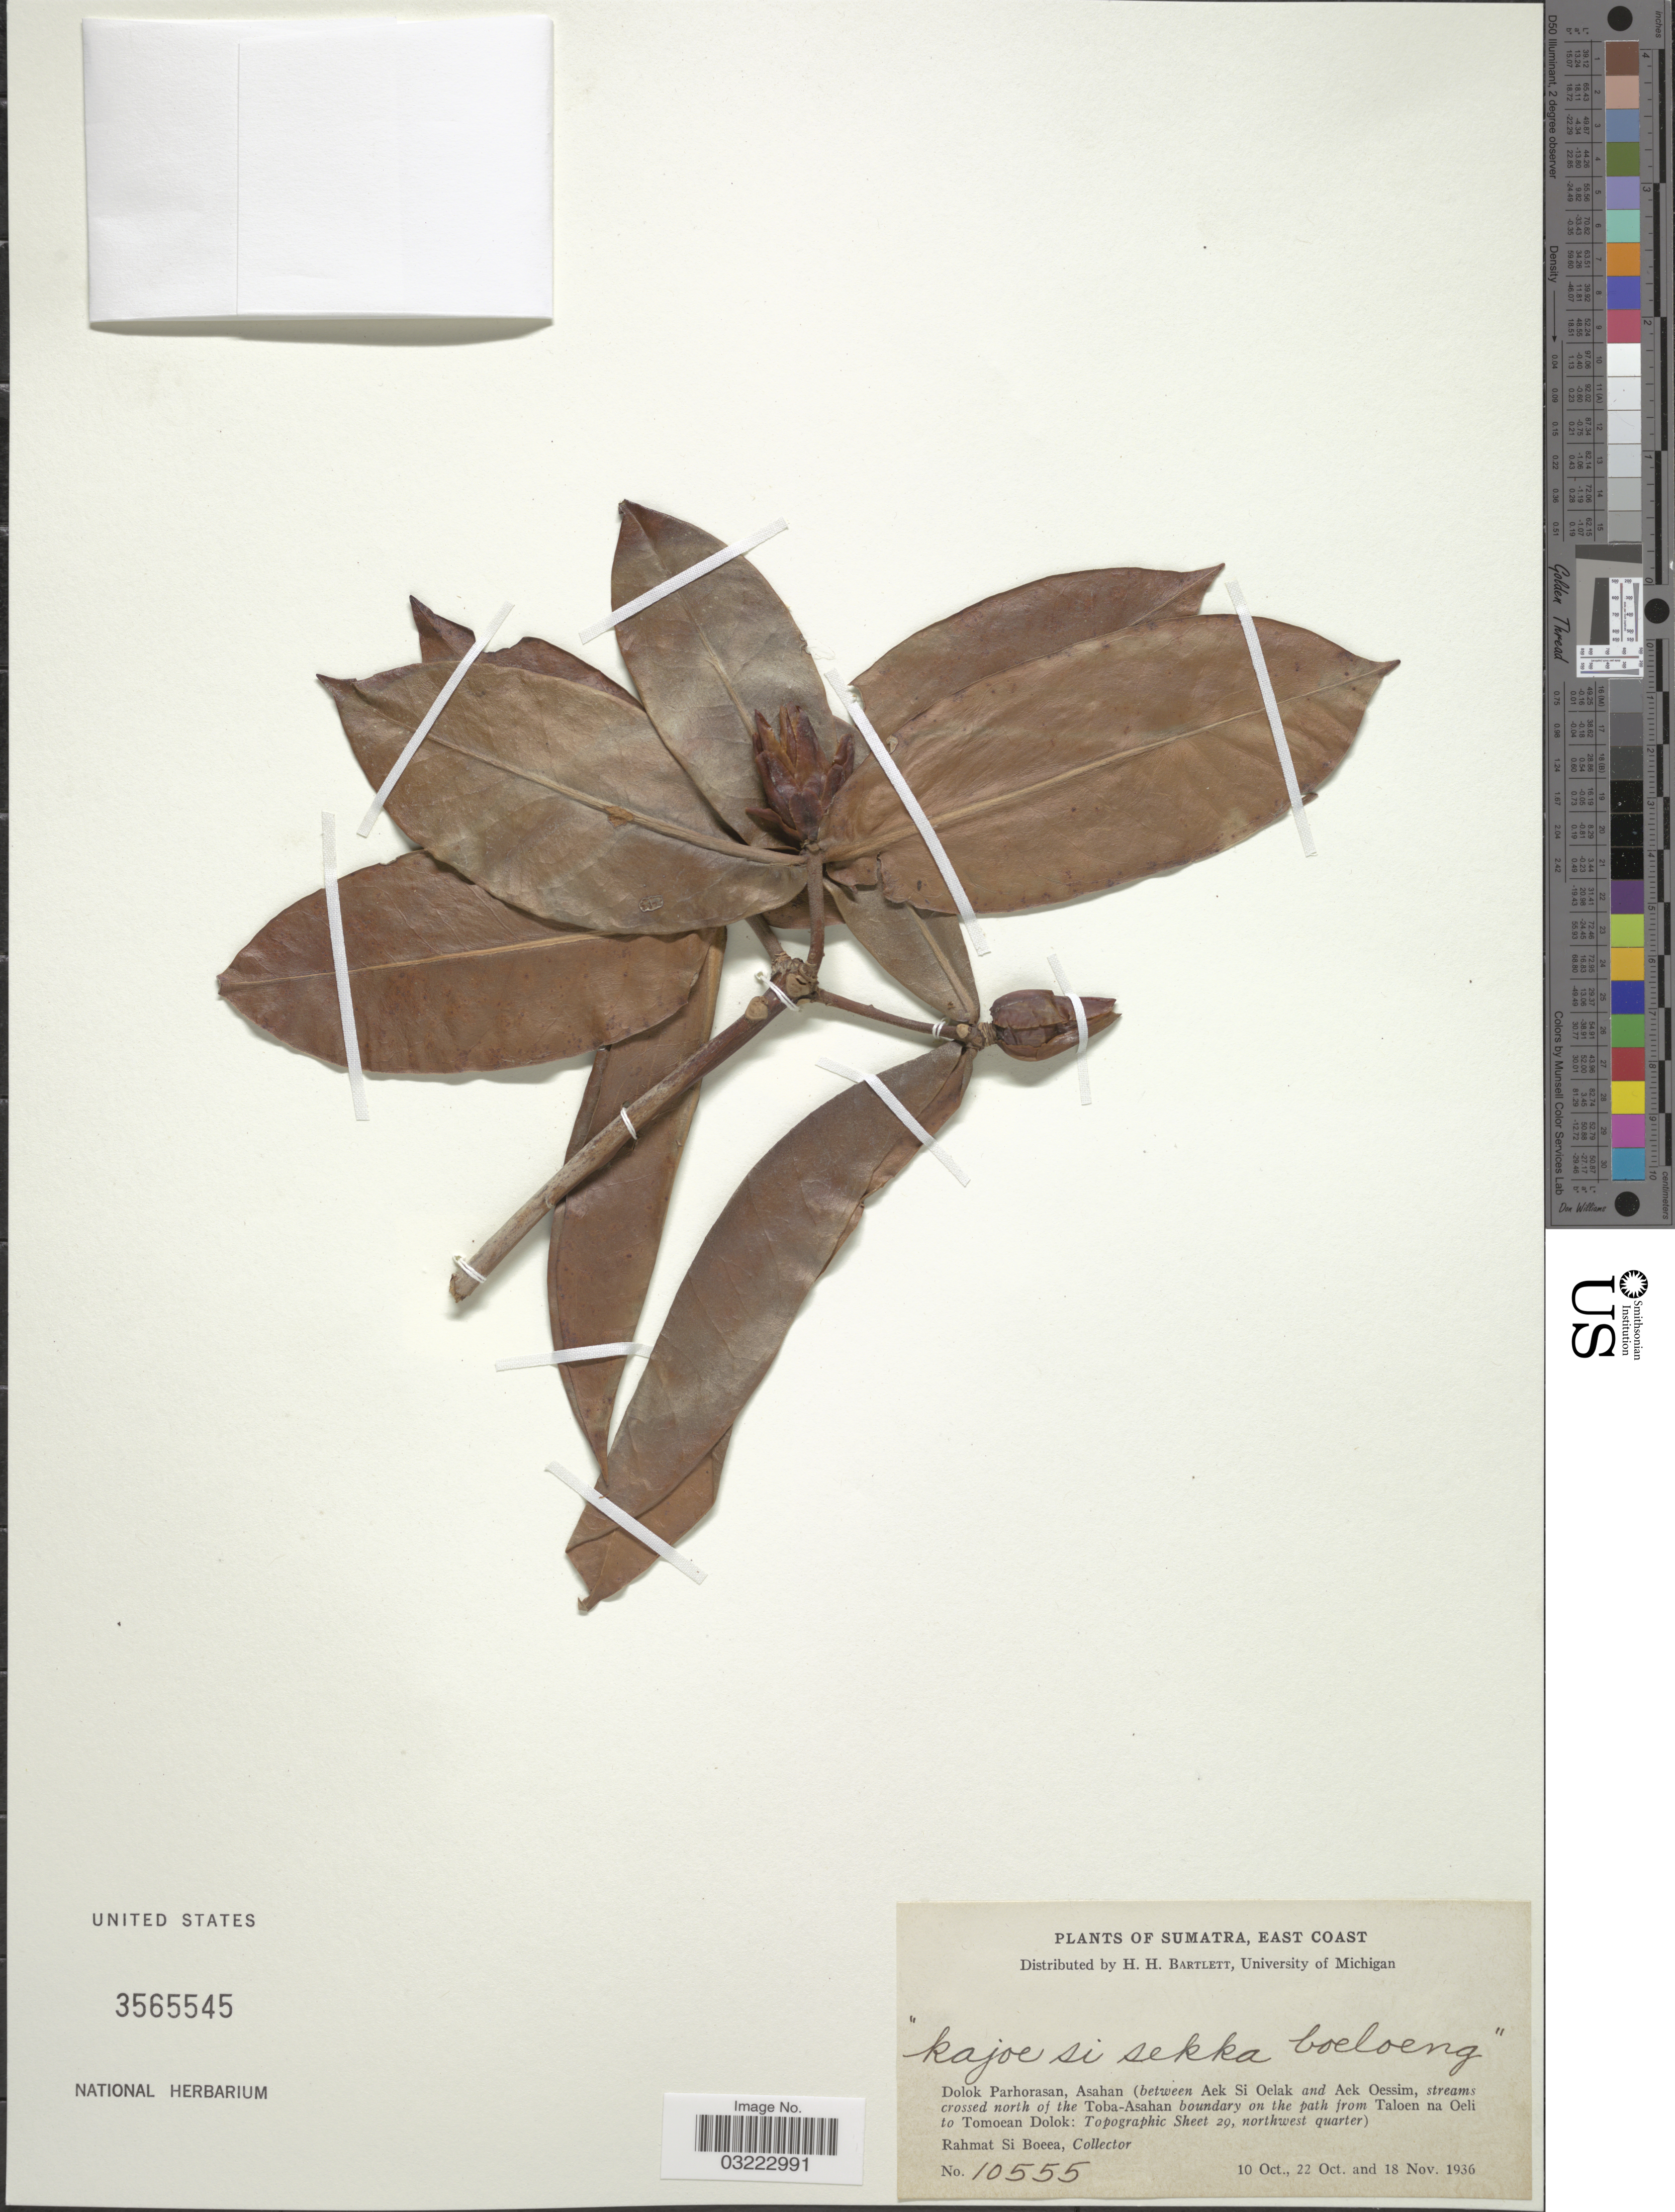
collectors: Rahmat Si Boeea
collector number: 10555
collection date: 1936-10-10/1936-11-18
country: Indonesia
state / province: Sumatra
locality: East Coast. Dolok Parhorasan, Asahan (between Aek Si Oelak and Aek Oessim, streams crossed north of the Toba-Asahan boundary on the path from Taloen na Oeli to Tomoean Dolok: Topographic Sheet 29, northwest quarter).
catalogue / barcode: US 3565545